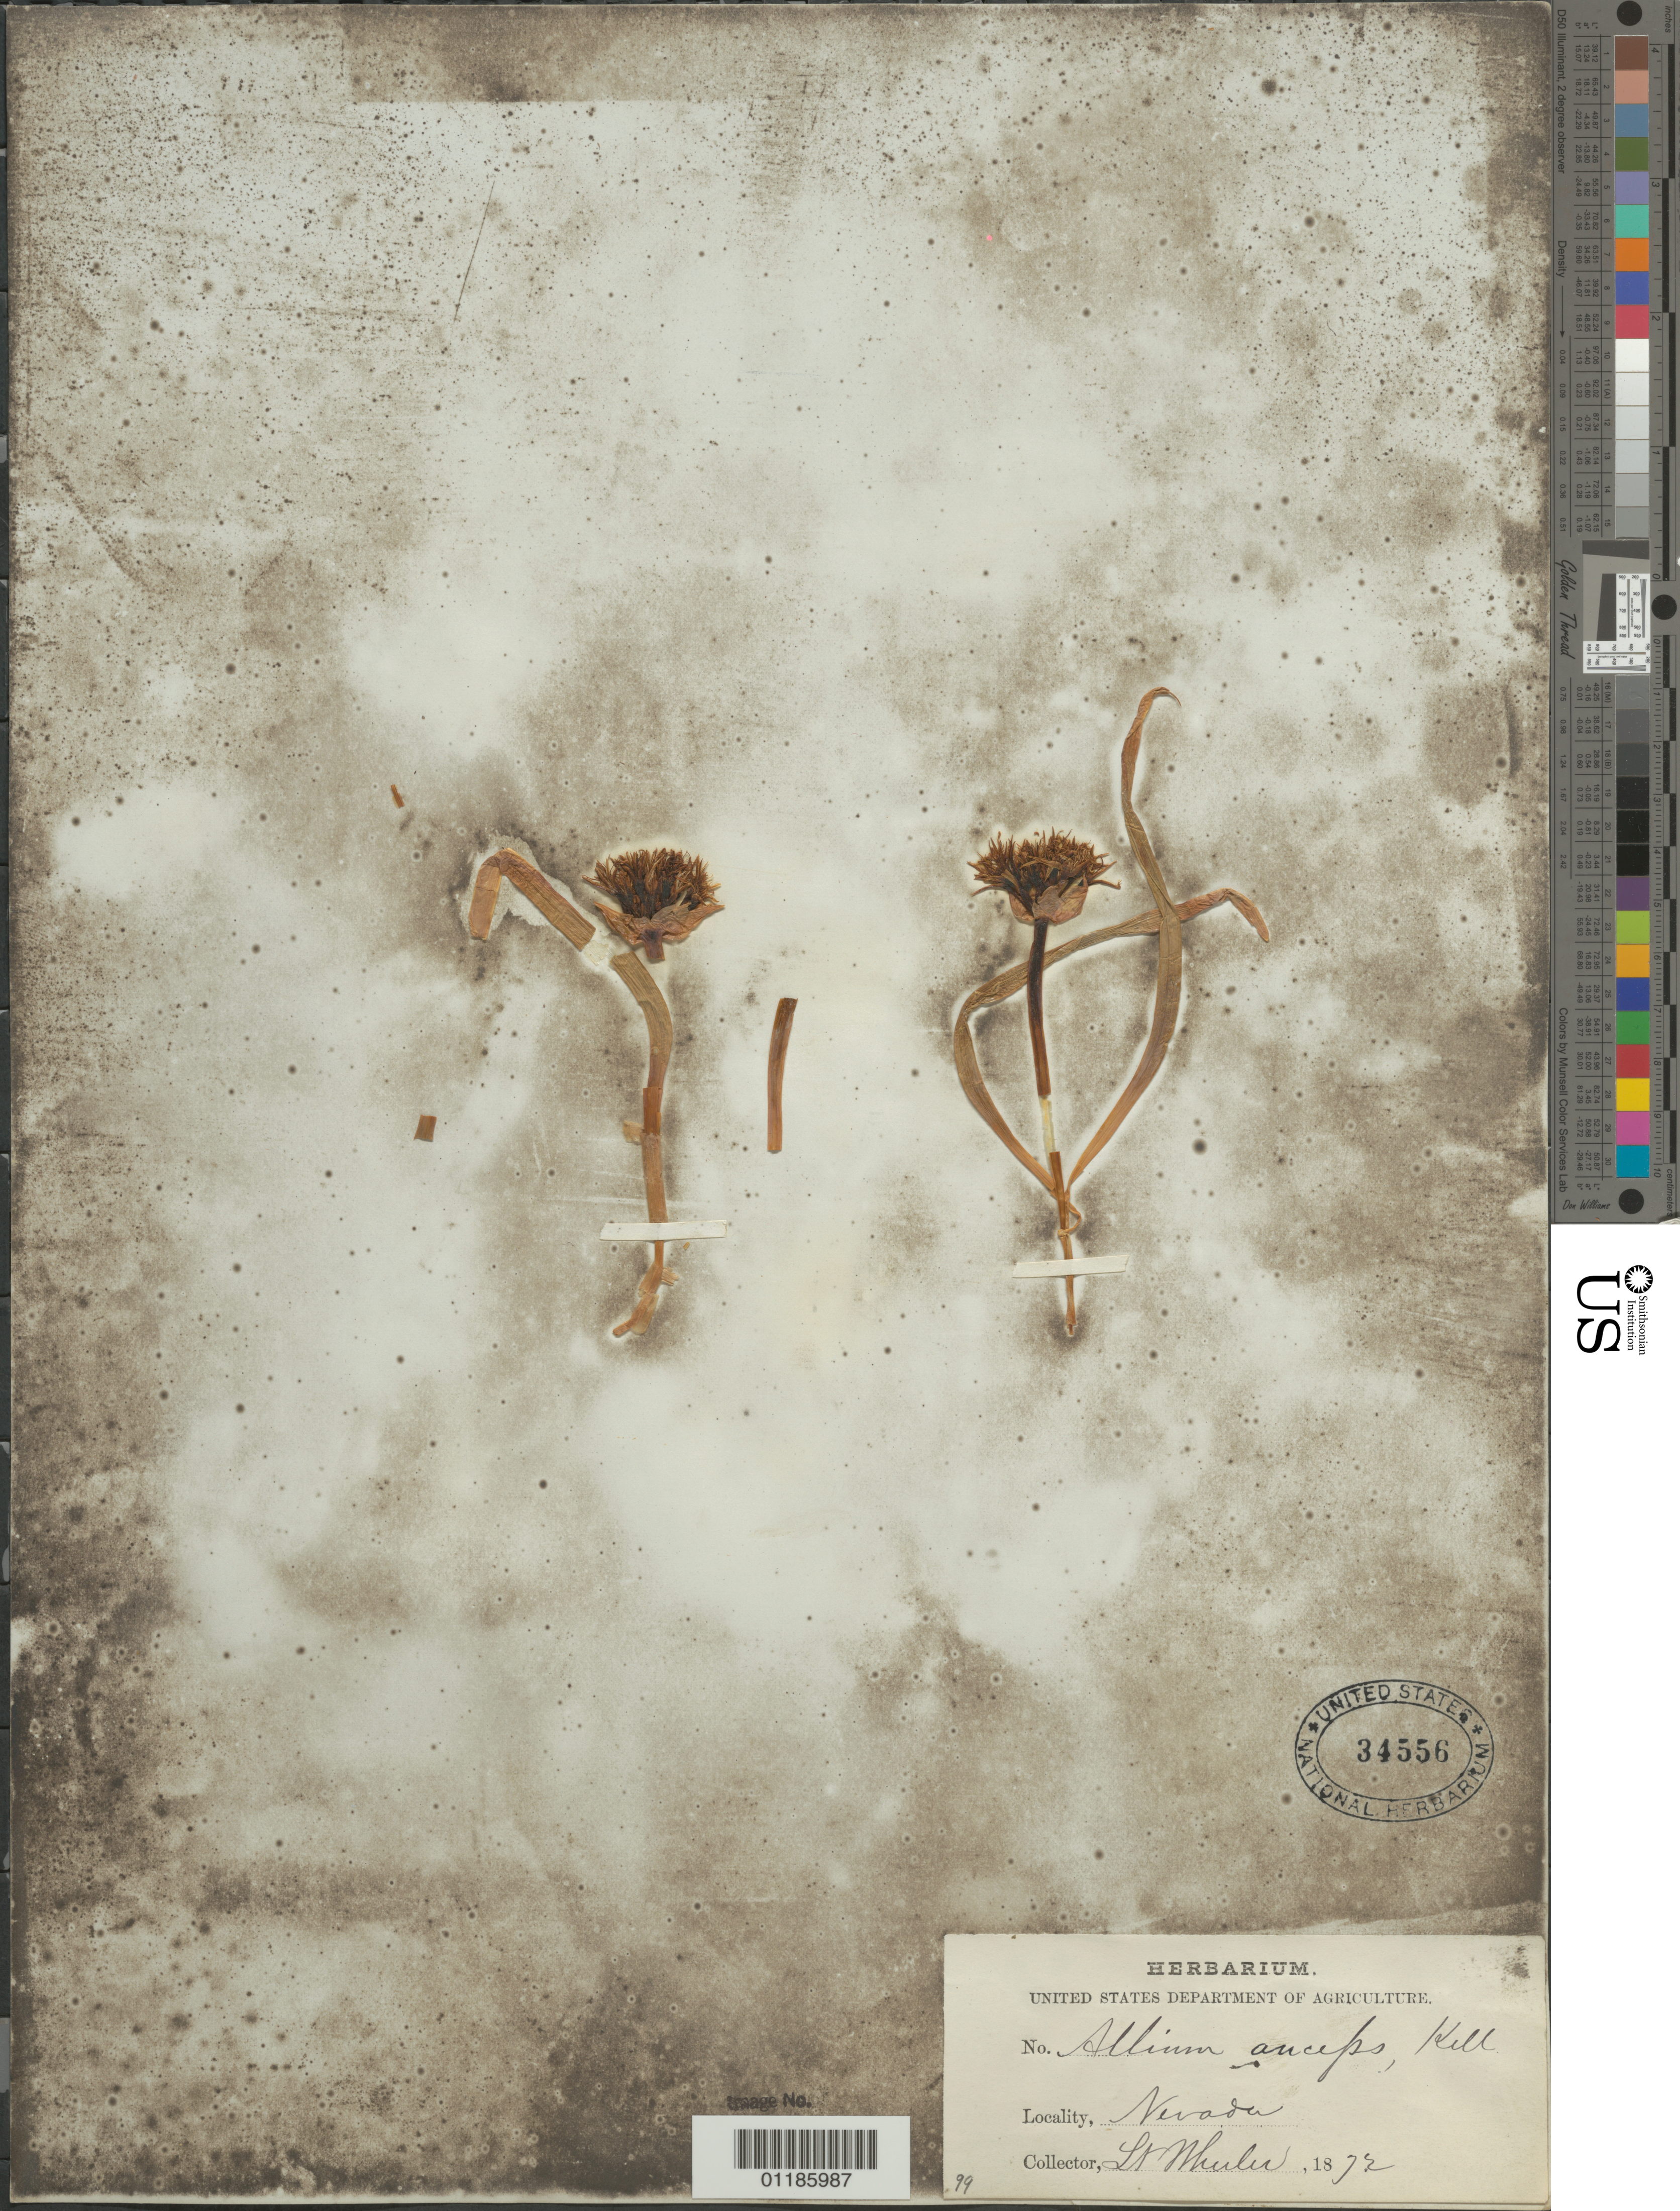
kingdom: Plantae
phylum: Tracheophyta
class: Liliopsida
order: Asparagales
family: Amaryllidaceae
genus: Allium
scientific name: Allium anceps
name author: Kellogg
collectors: -- Wheeler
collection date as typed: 1872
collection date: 1872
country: United States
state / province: Nevada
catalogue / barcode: US 34556